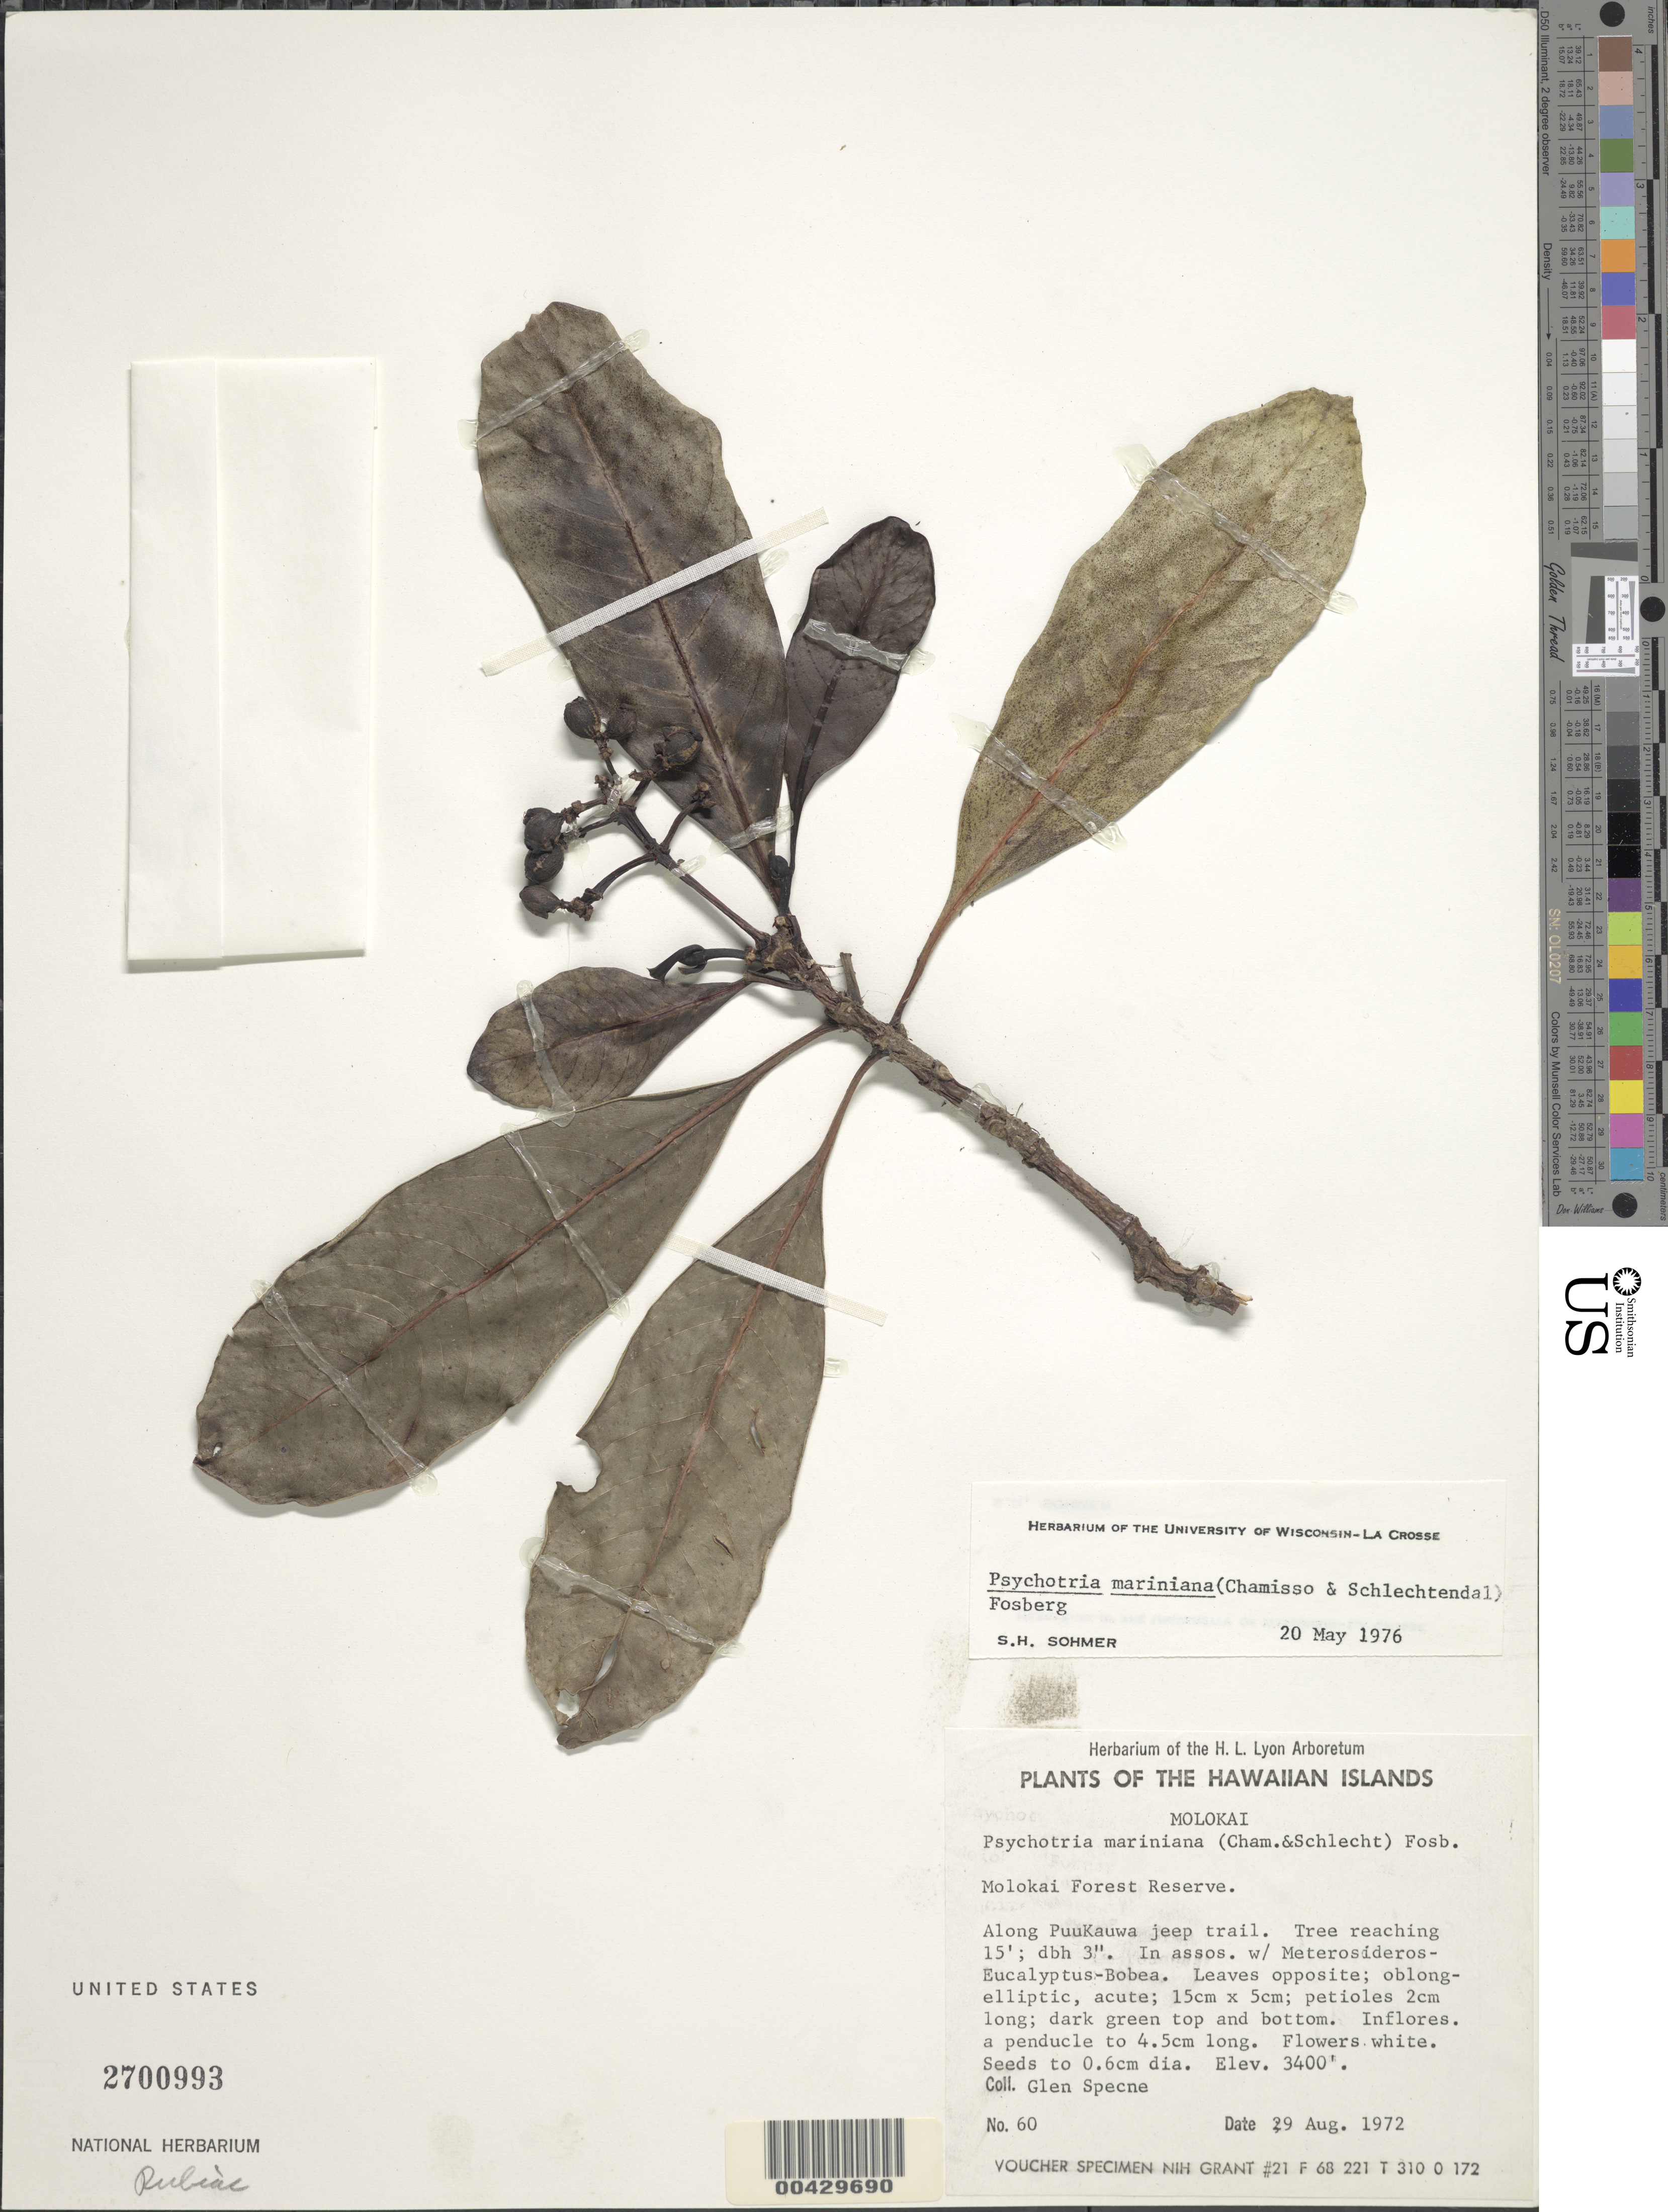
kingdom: Plantae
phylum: Tracheophyta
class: Magnoliopsida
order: Gentianales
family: Rubiaceae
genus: Psychotria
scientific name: Psychotria mariniana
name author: (Cham. & Schltdl.) Fosberg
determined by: Sohmer, S. H.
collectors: G. Spence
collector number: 60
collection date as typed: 29 Aug 1972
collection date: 1972-08-29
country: United States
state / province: Hawaii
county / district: Maui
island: Moloka'i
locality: Along Puu Kauwa jeep trail, Molokai Forest Reserve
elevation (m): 1036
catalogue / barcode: US 2700993